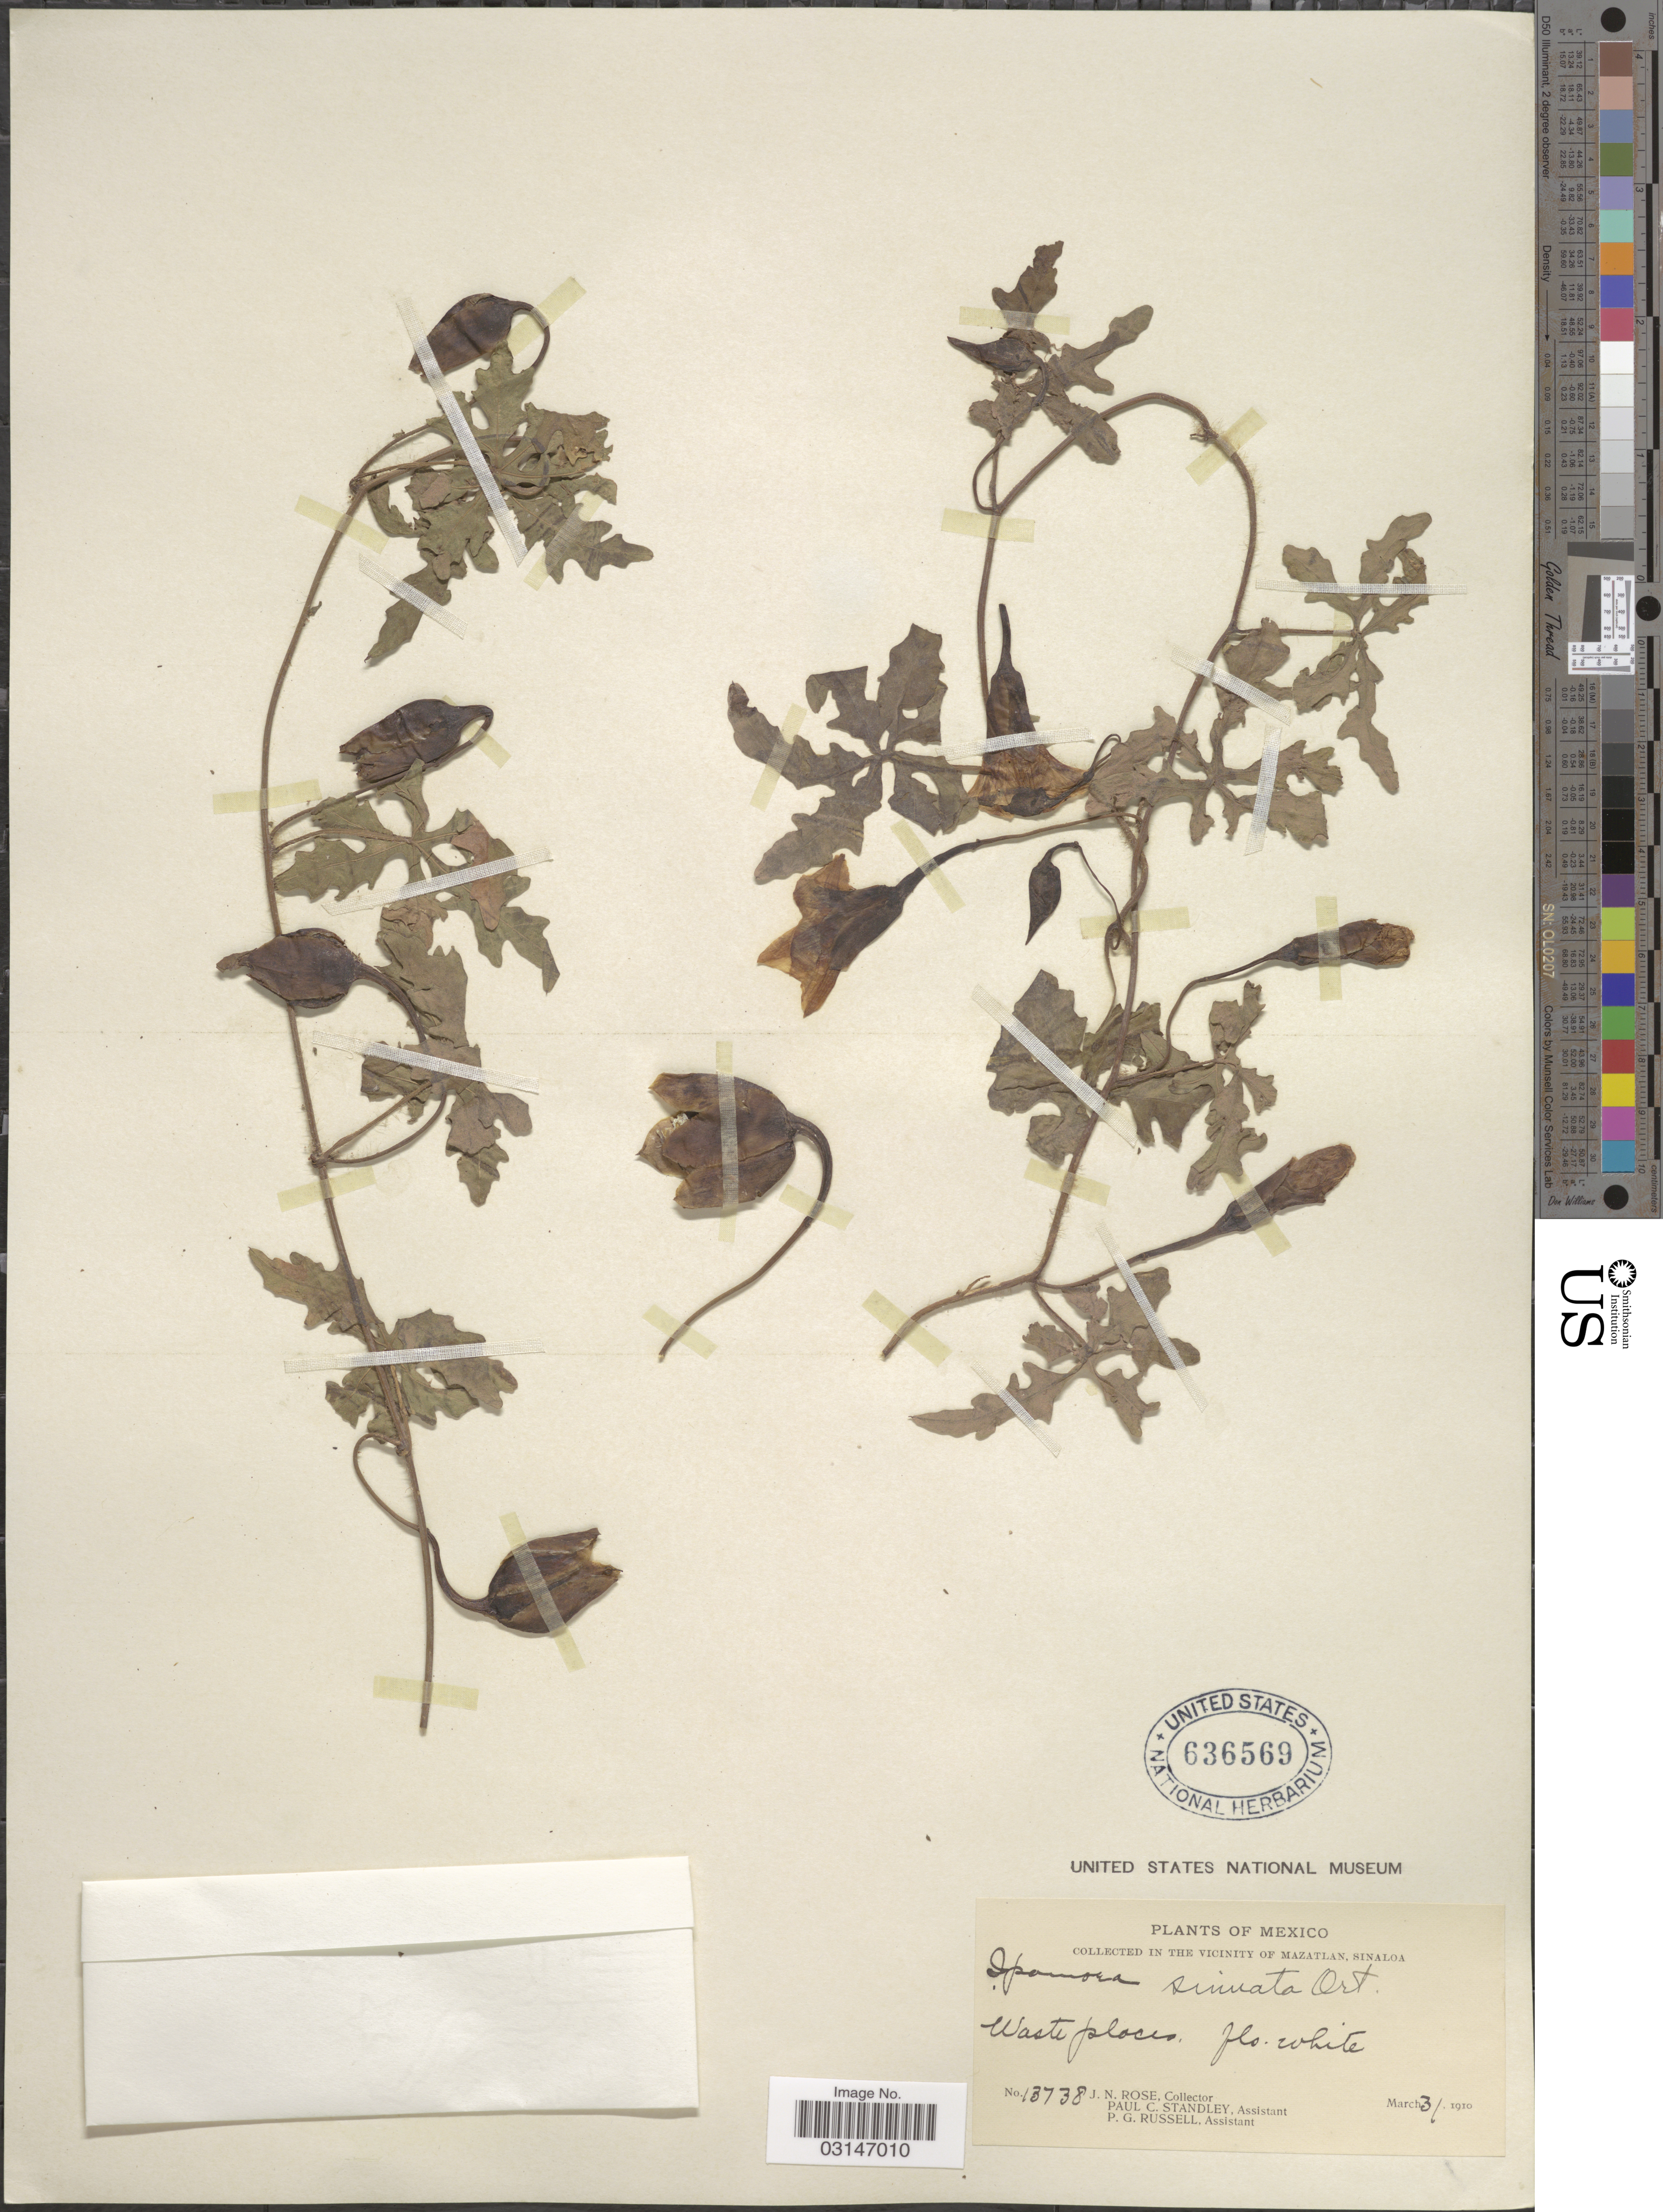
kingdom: Plantae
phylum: Tracheophyta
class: Magnoliopsida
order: Solanales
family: Convolvulaceae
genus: Distimake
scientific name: Distimake dissectus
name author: (Jacq.) A. R. Simões & Staples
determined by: Strong, Mark T., (BOT), Smithsonian Institution - National Museum of Natural History (UNITED STATES)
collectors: J. N. Rose, P. C. Standley & P. G. Russell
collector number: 13738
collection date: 1910-03-31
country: Mexico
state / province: Sinaloa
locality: In The Vicinity of Mazatlan, Sinaloa.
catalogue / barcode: US 636569